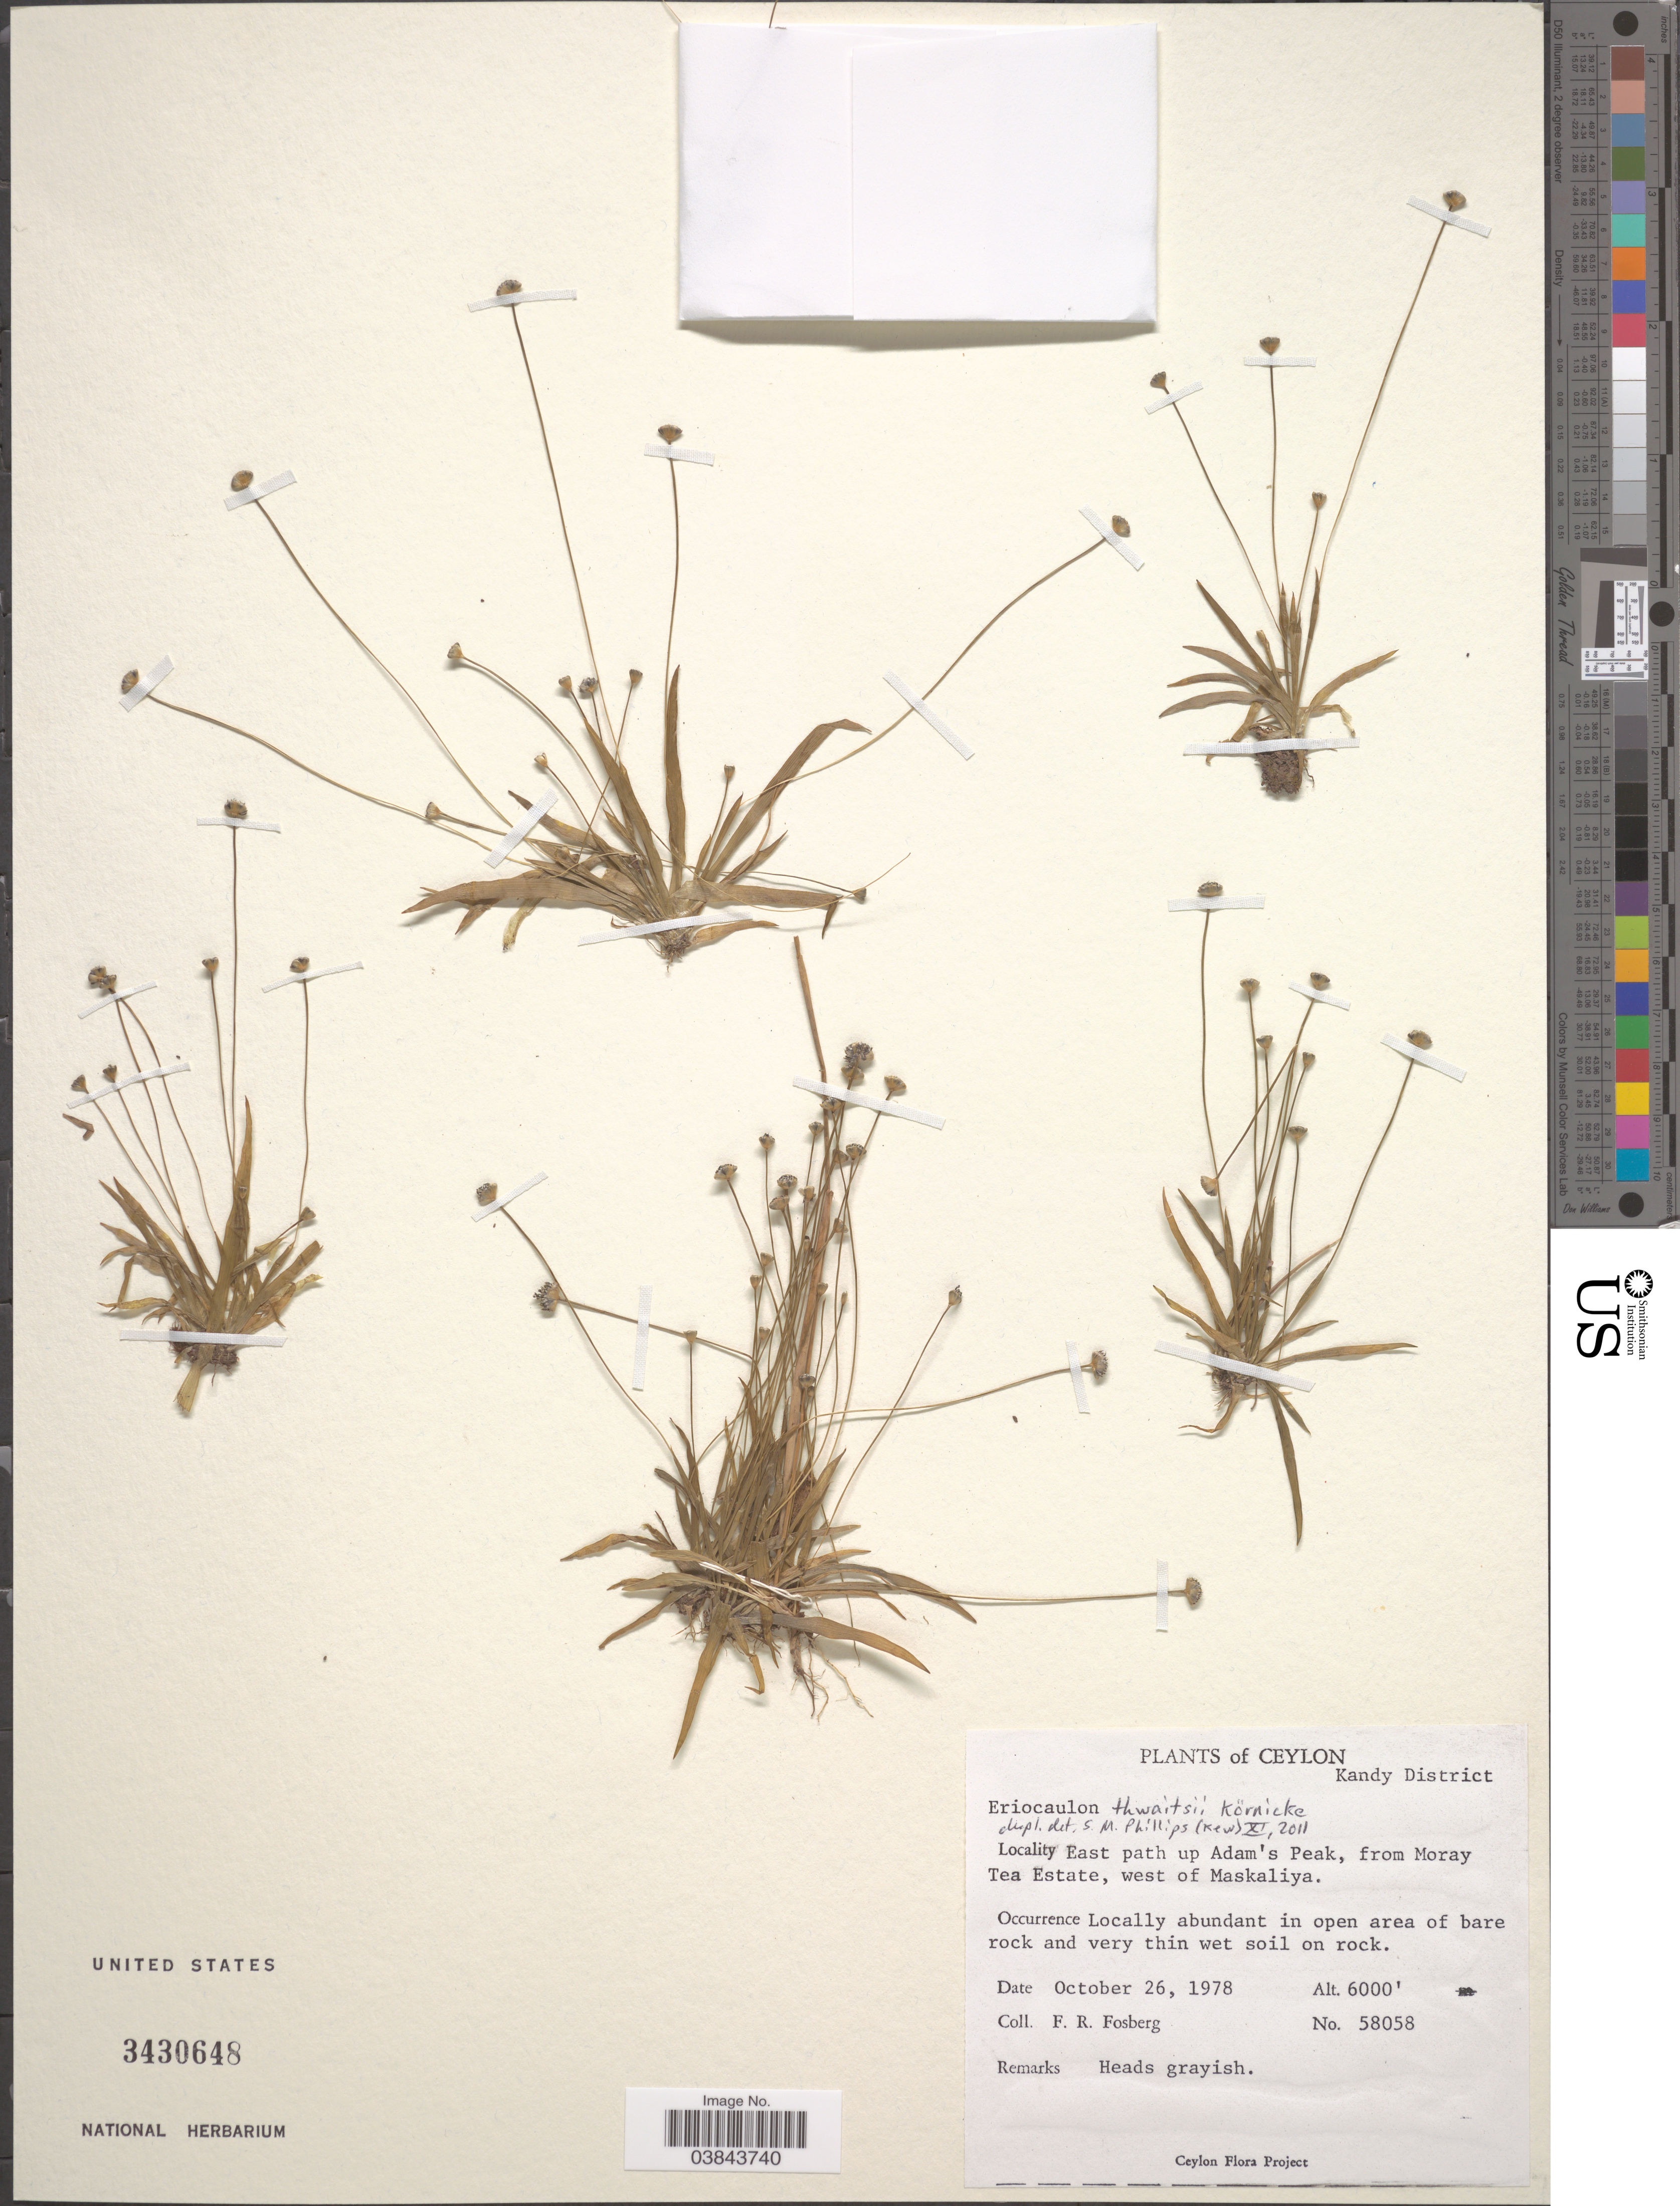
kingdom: Plantae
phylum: Tracheophyta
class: Liliopsida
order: Poales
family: Eriocaulaceae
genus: Eriocaulon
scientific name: Eriocaulon thwaitesii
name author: Körn.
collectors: F. R. Fosberg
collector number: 58058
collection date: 1978-10-26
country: Sri Lanka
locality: Ceylon, Kandy District. East path up Adam's Peak, from Moray Tea Estate, west of Maskaliya.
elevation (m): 1829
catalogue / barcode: US 3430648